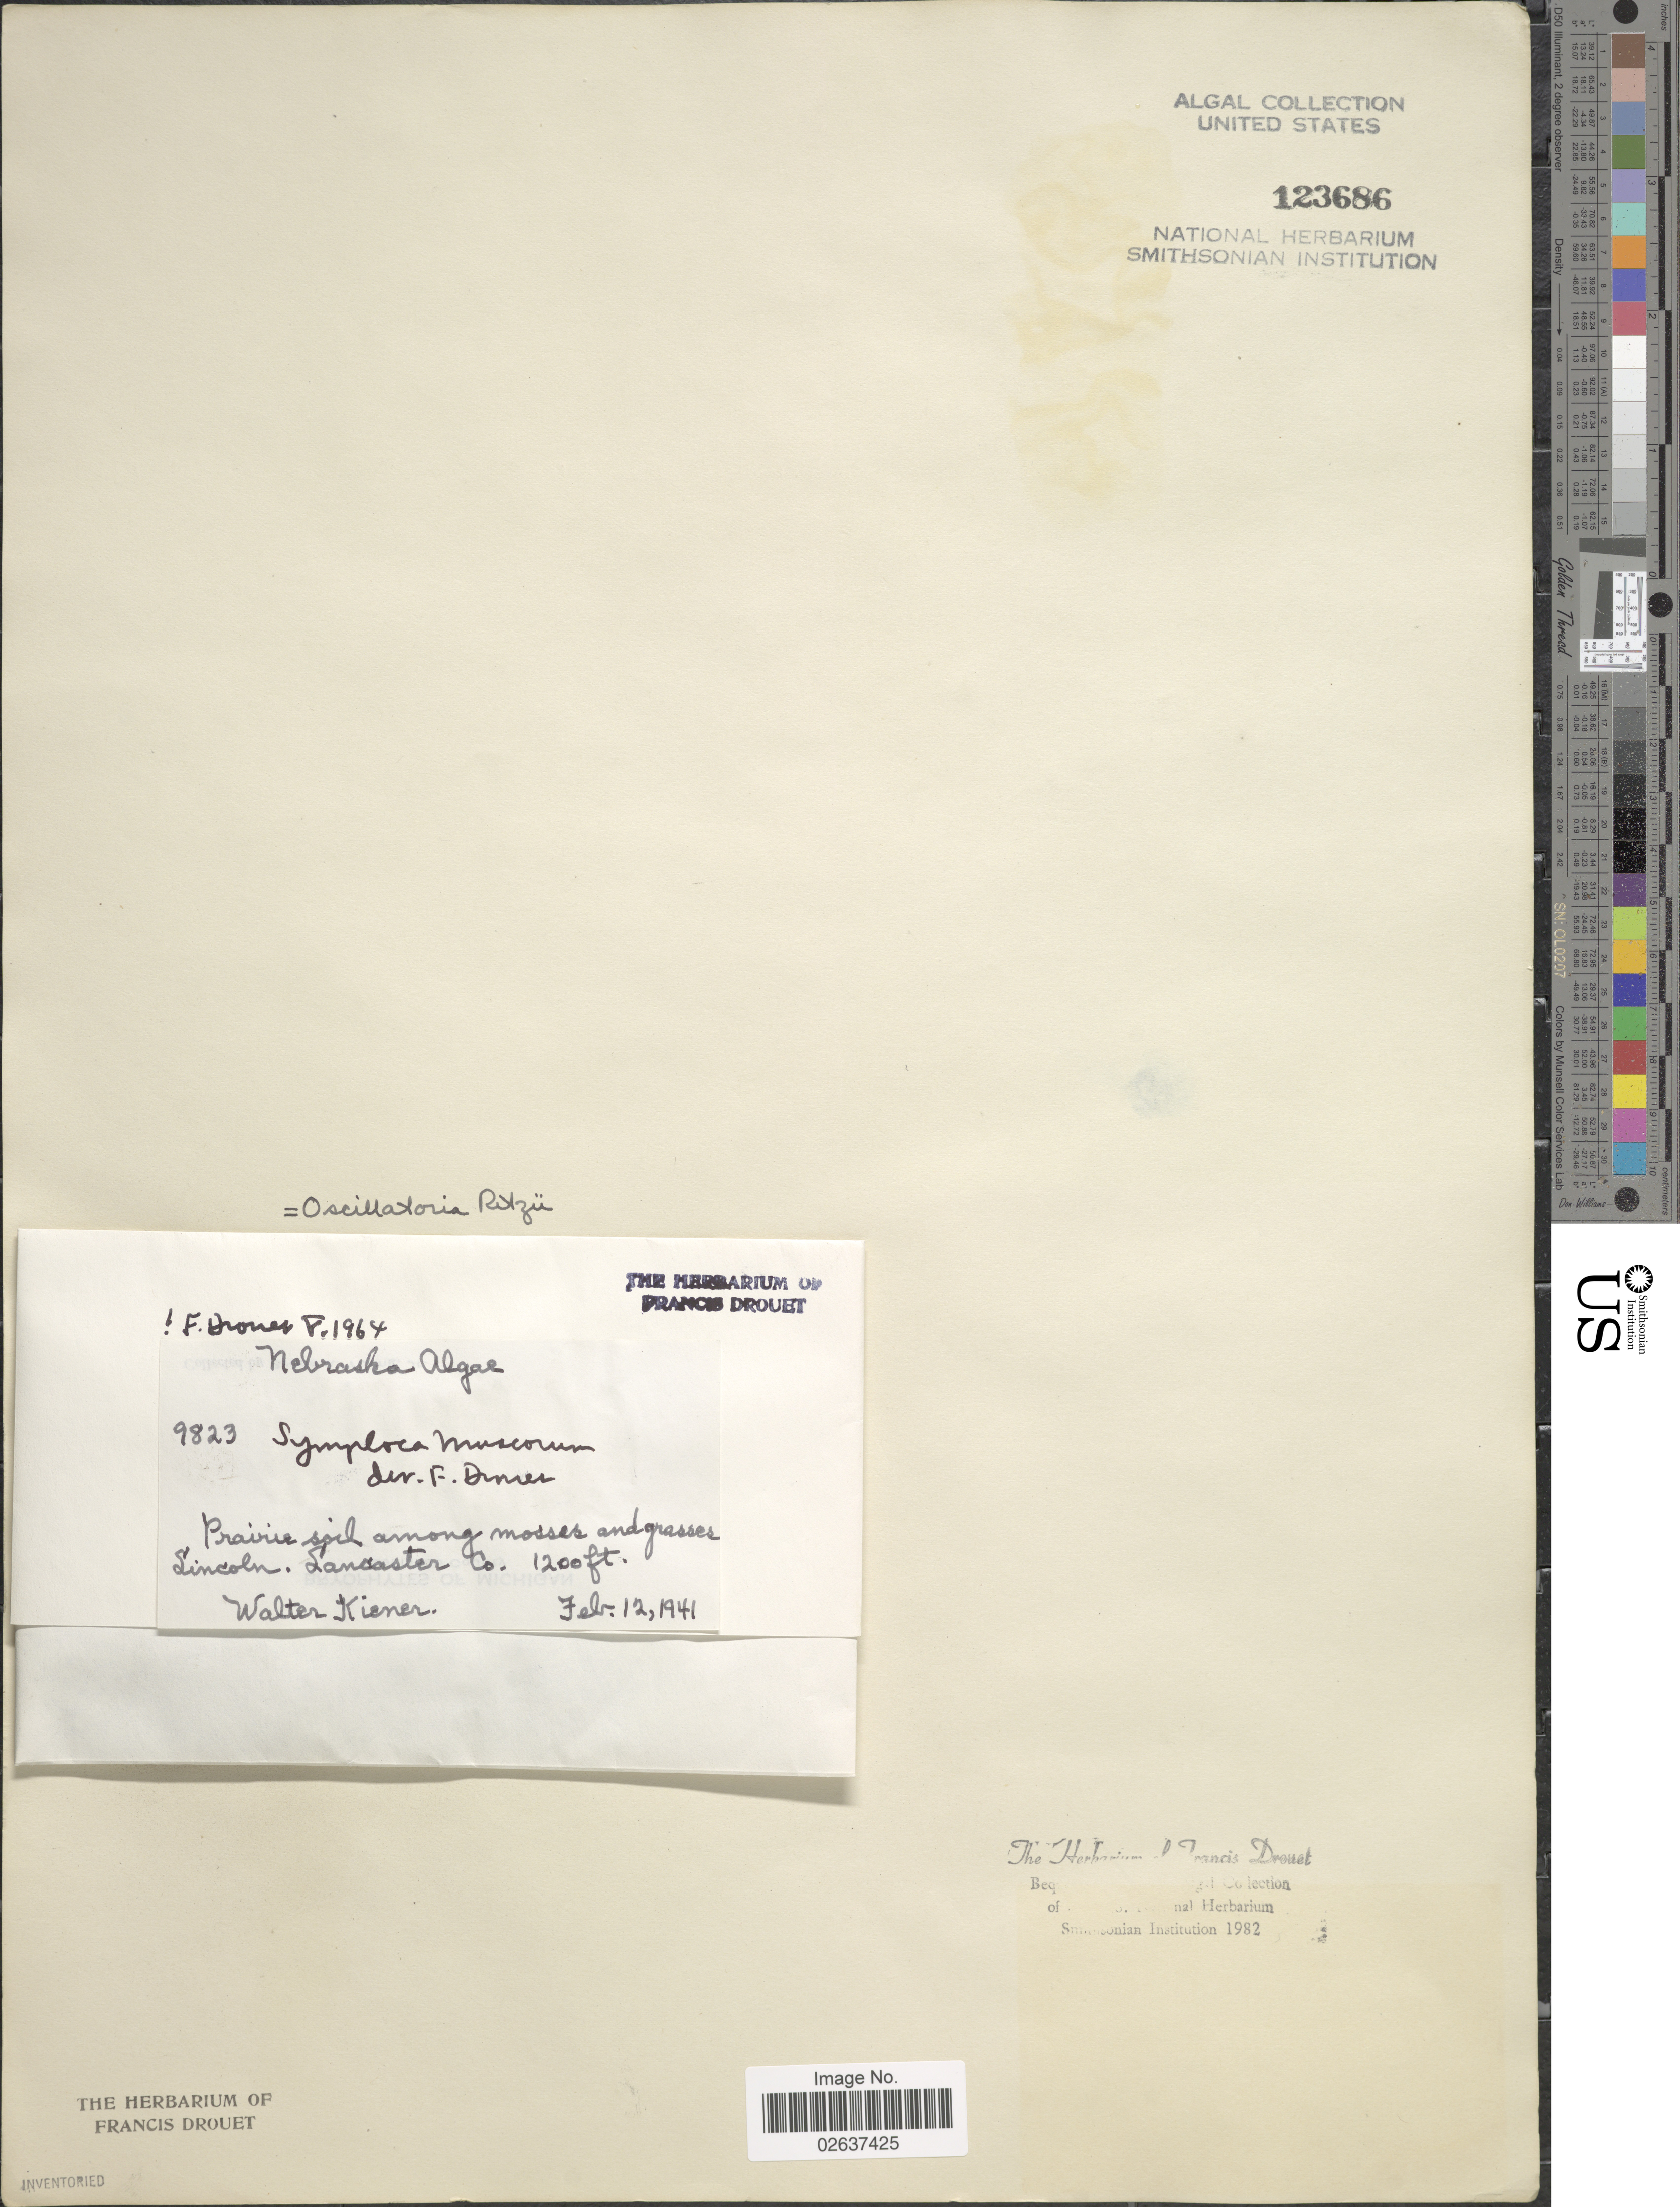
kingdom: Bacteria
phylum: Cyanobacteria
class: Cyanobacteriia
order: Cyanobacteriales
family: Oscillatoriaceae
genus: Oscillatoria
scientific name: Oscillatoria retzii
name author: C. Agardh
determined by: Drouet, F. E.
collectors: W. B. Kiener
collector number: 9823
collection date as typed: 12 Feb 1941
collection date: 1941-02-12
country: United States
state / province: Nebraska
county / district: Lancaster County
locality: Lincoln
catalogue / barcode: US 123686